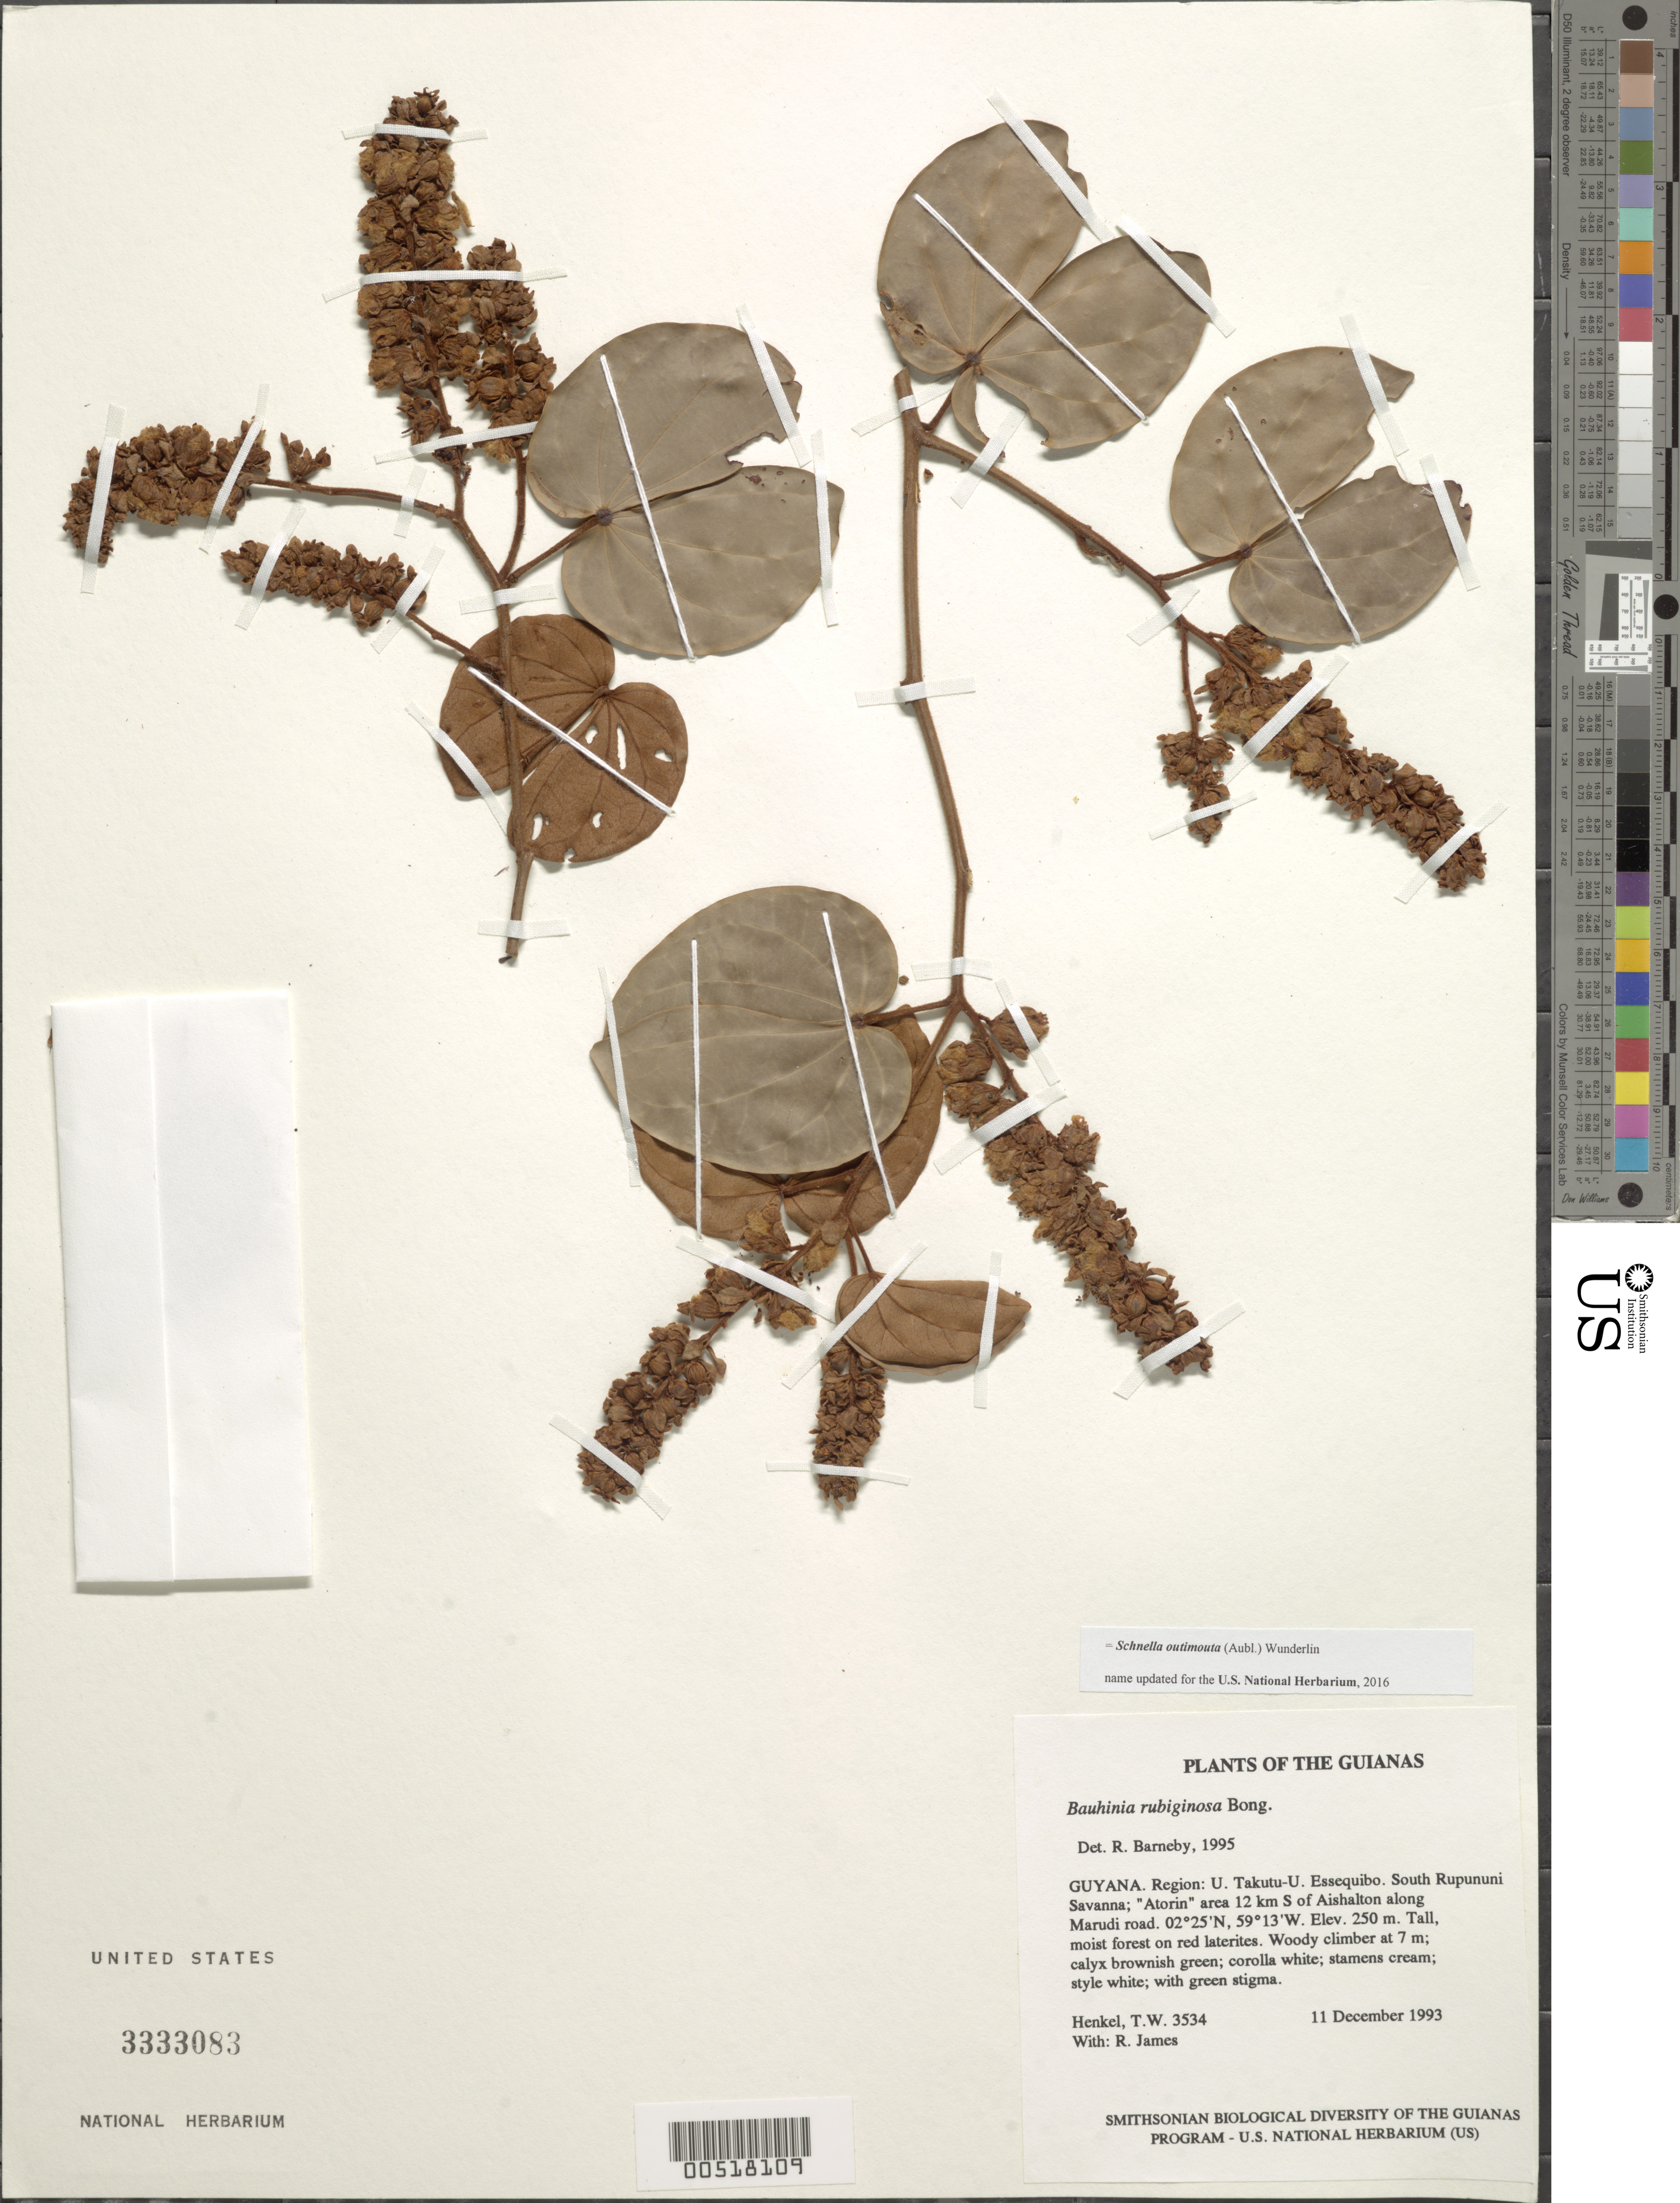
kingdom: Plantae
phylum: Tracheophyta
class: Magnoliopsida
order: Fabales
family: Fabaceae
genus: Schnella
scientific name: Schnella outimouta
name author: (Aubl.) Wunderlin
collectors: T. Henkel & R. James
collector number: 3534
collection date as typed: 11 December 1993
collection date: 1993-12-11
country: Guyana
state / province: U. Takutu-U. Essequibo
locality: South Rupununi Savanna; "Atorin" area 12 km S of Aishalton along Marudi road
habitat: Tall, moist forest on red laterites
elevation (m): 250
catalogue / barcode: US 3333083